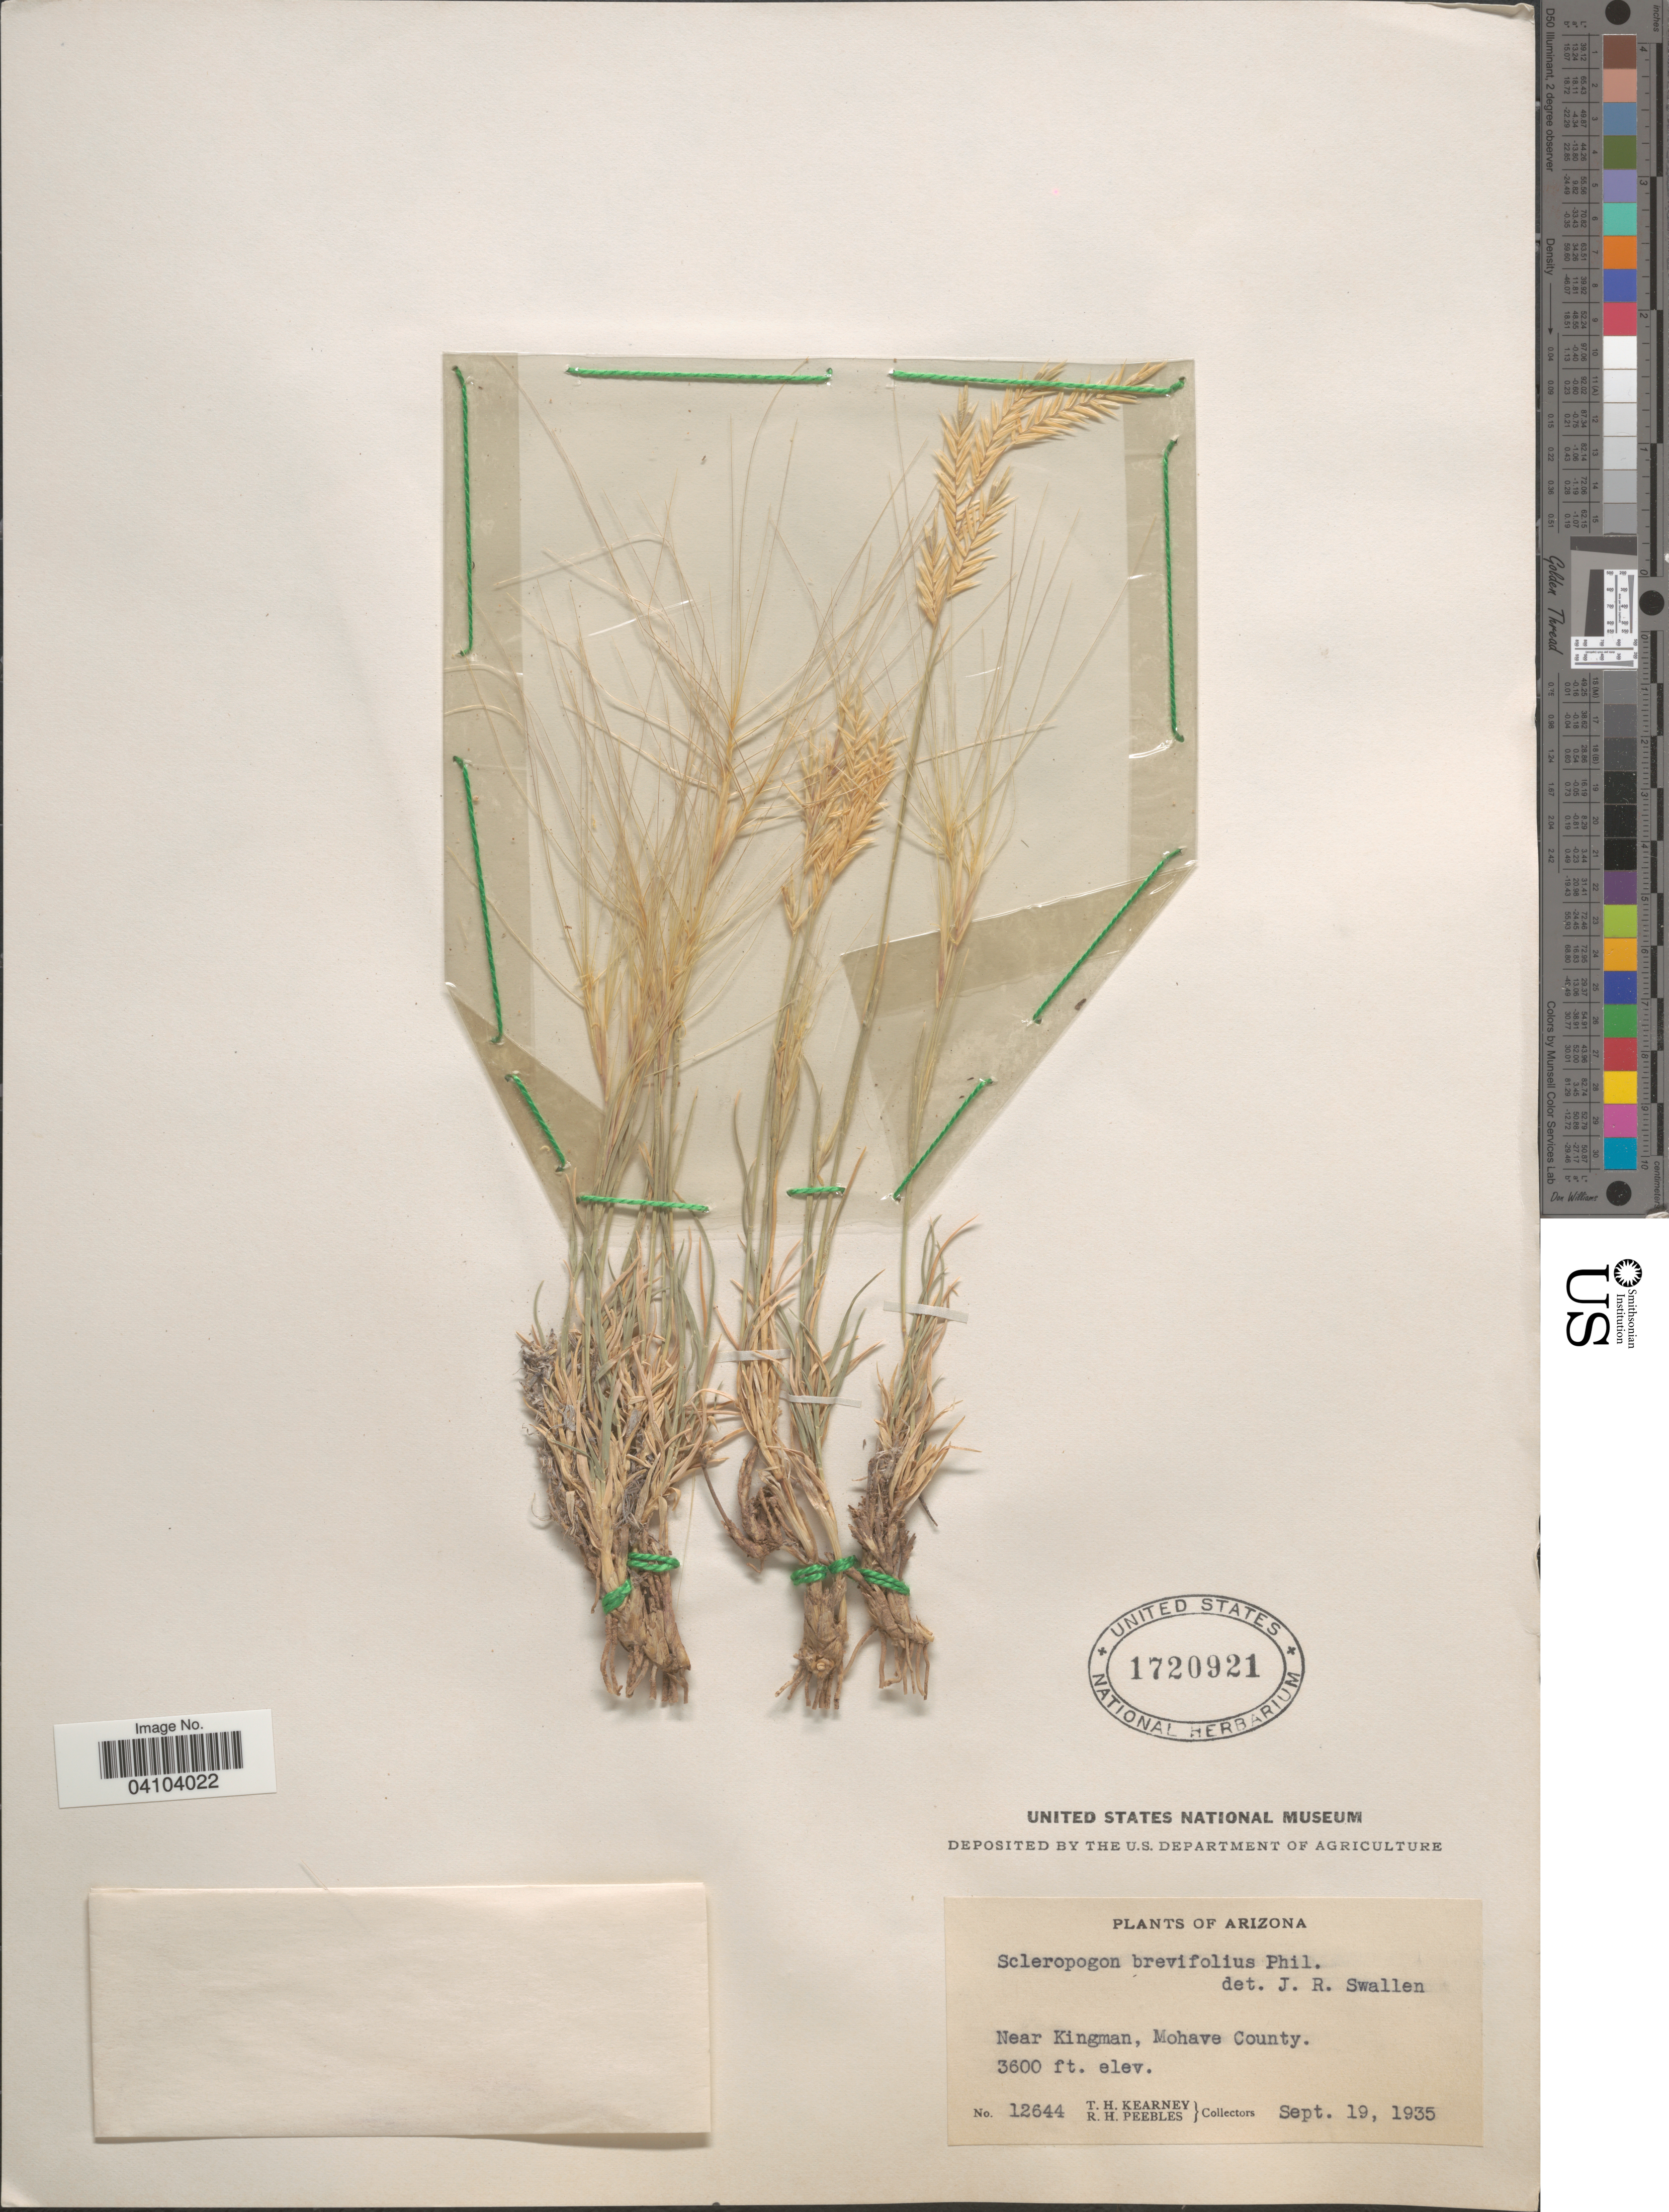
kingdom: Plantae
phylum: Tracheophyta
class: Liliopsida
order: Poales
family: Poaceae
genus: Scleropogon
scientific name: Scleropogon brevifolius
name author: Phil.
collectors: T. H. Kearney & R. H. Peebles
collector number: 12644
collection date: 1935-09-19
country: United States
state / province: Arizona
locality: Near Kingman, Mohave County.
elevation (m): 1097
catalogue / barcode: US 1720921